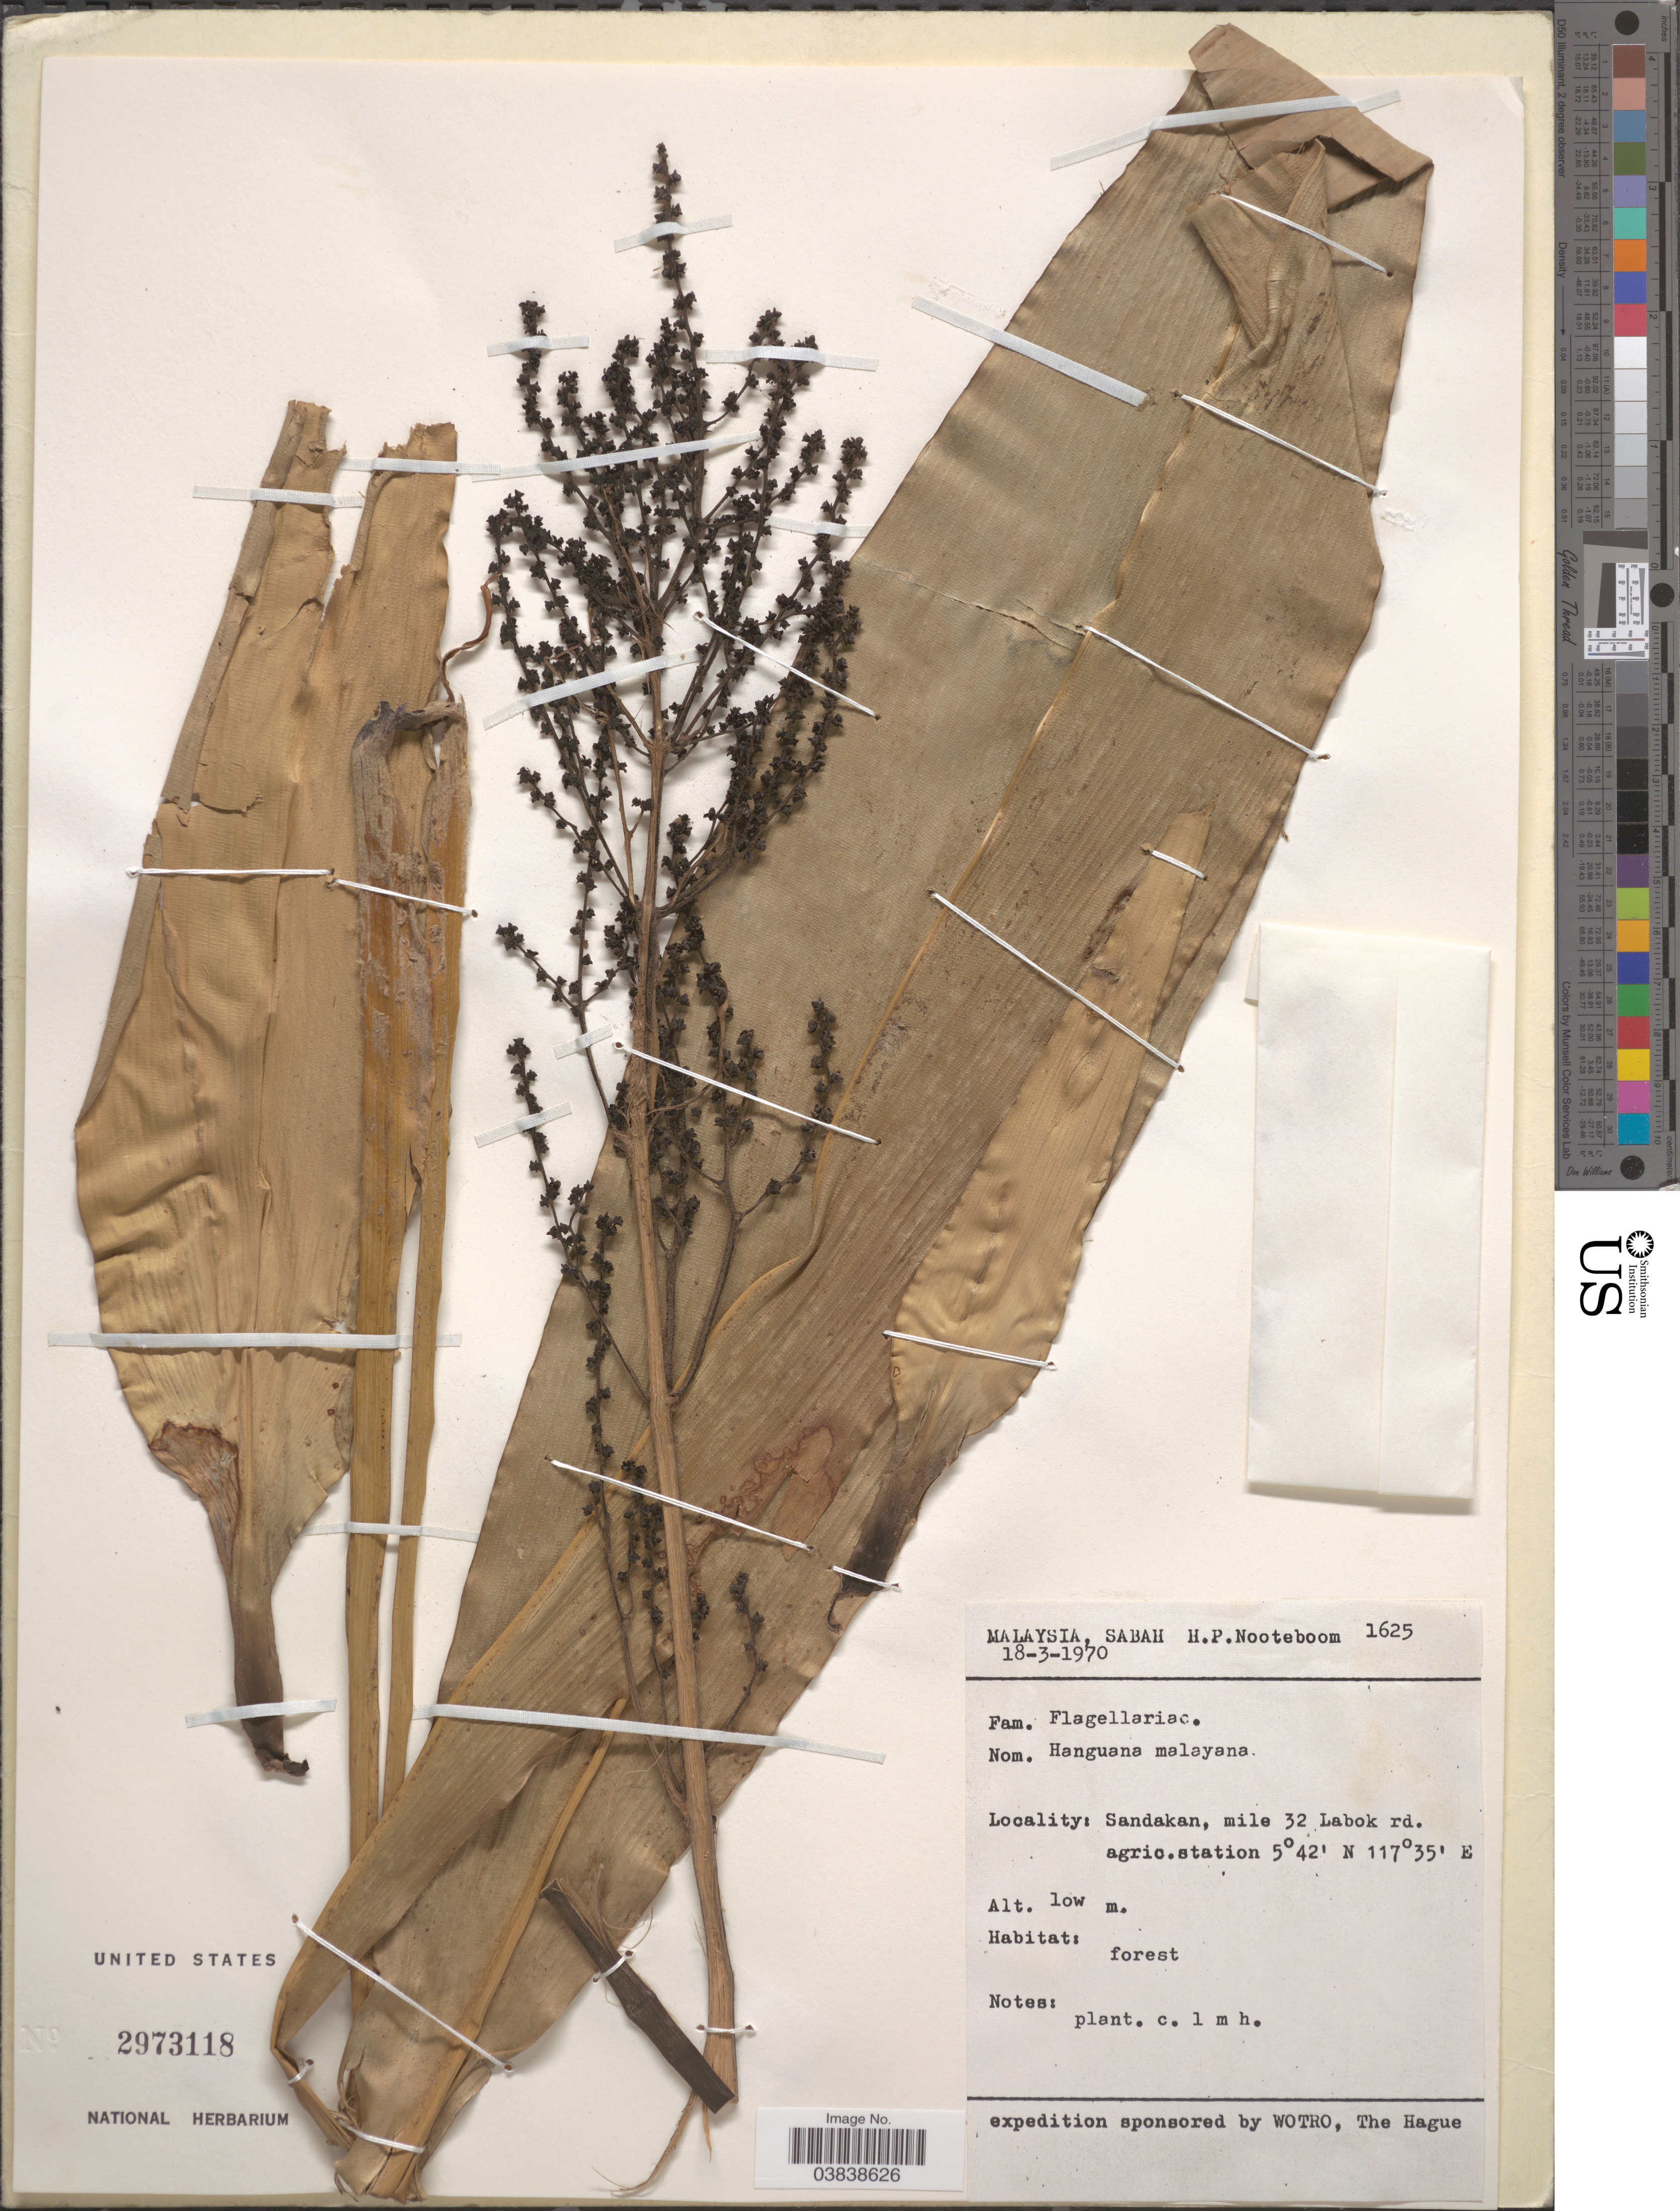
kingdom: Plantae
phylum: Tracheophyta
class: Liliopsida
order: Commelinales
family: Hanguanaceae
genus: Hanguana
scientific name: Hanguana malayana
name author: (Jack) Merr.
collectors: H. P. Nooteboom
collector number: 1625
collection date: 1970-03-18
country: Malaysia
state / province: Sabah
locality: Sandakan, mile 32 Labok rd. agric. station.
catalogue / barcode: US 2973118